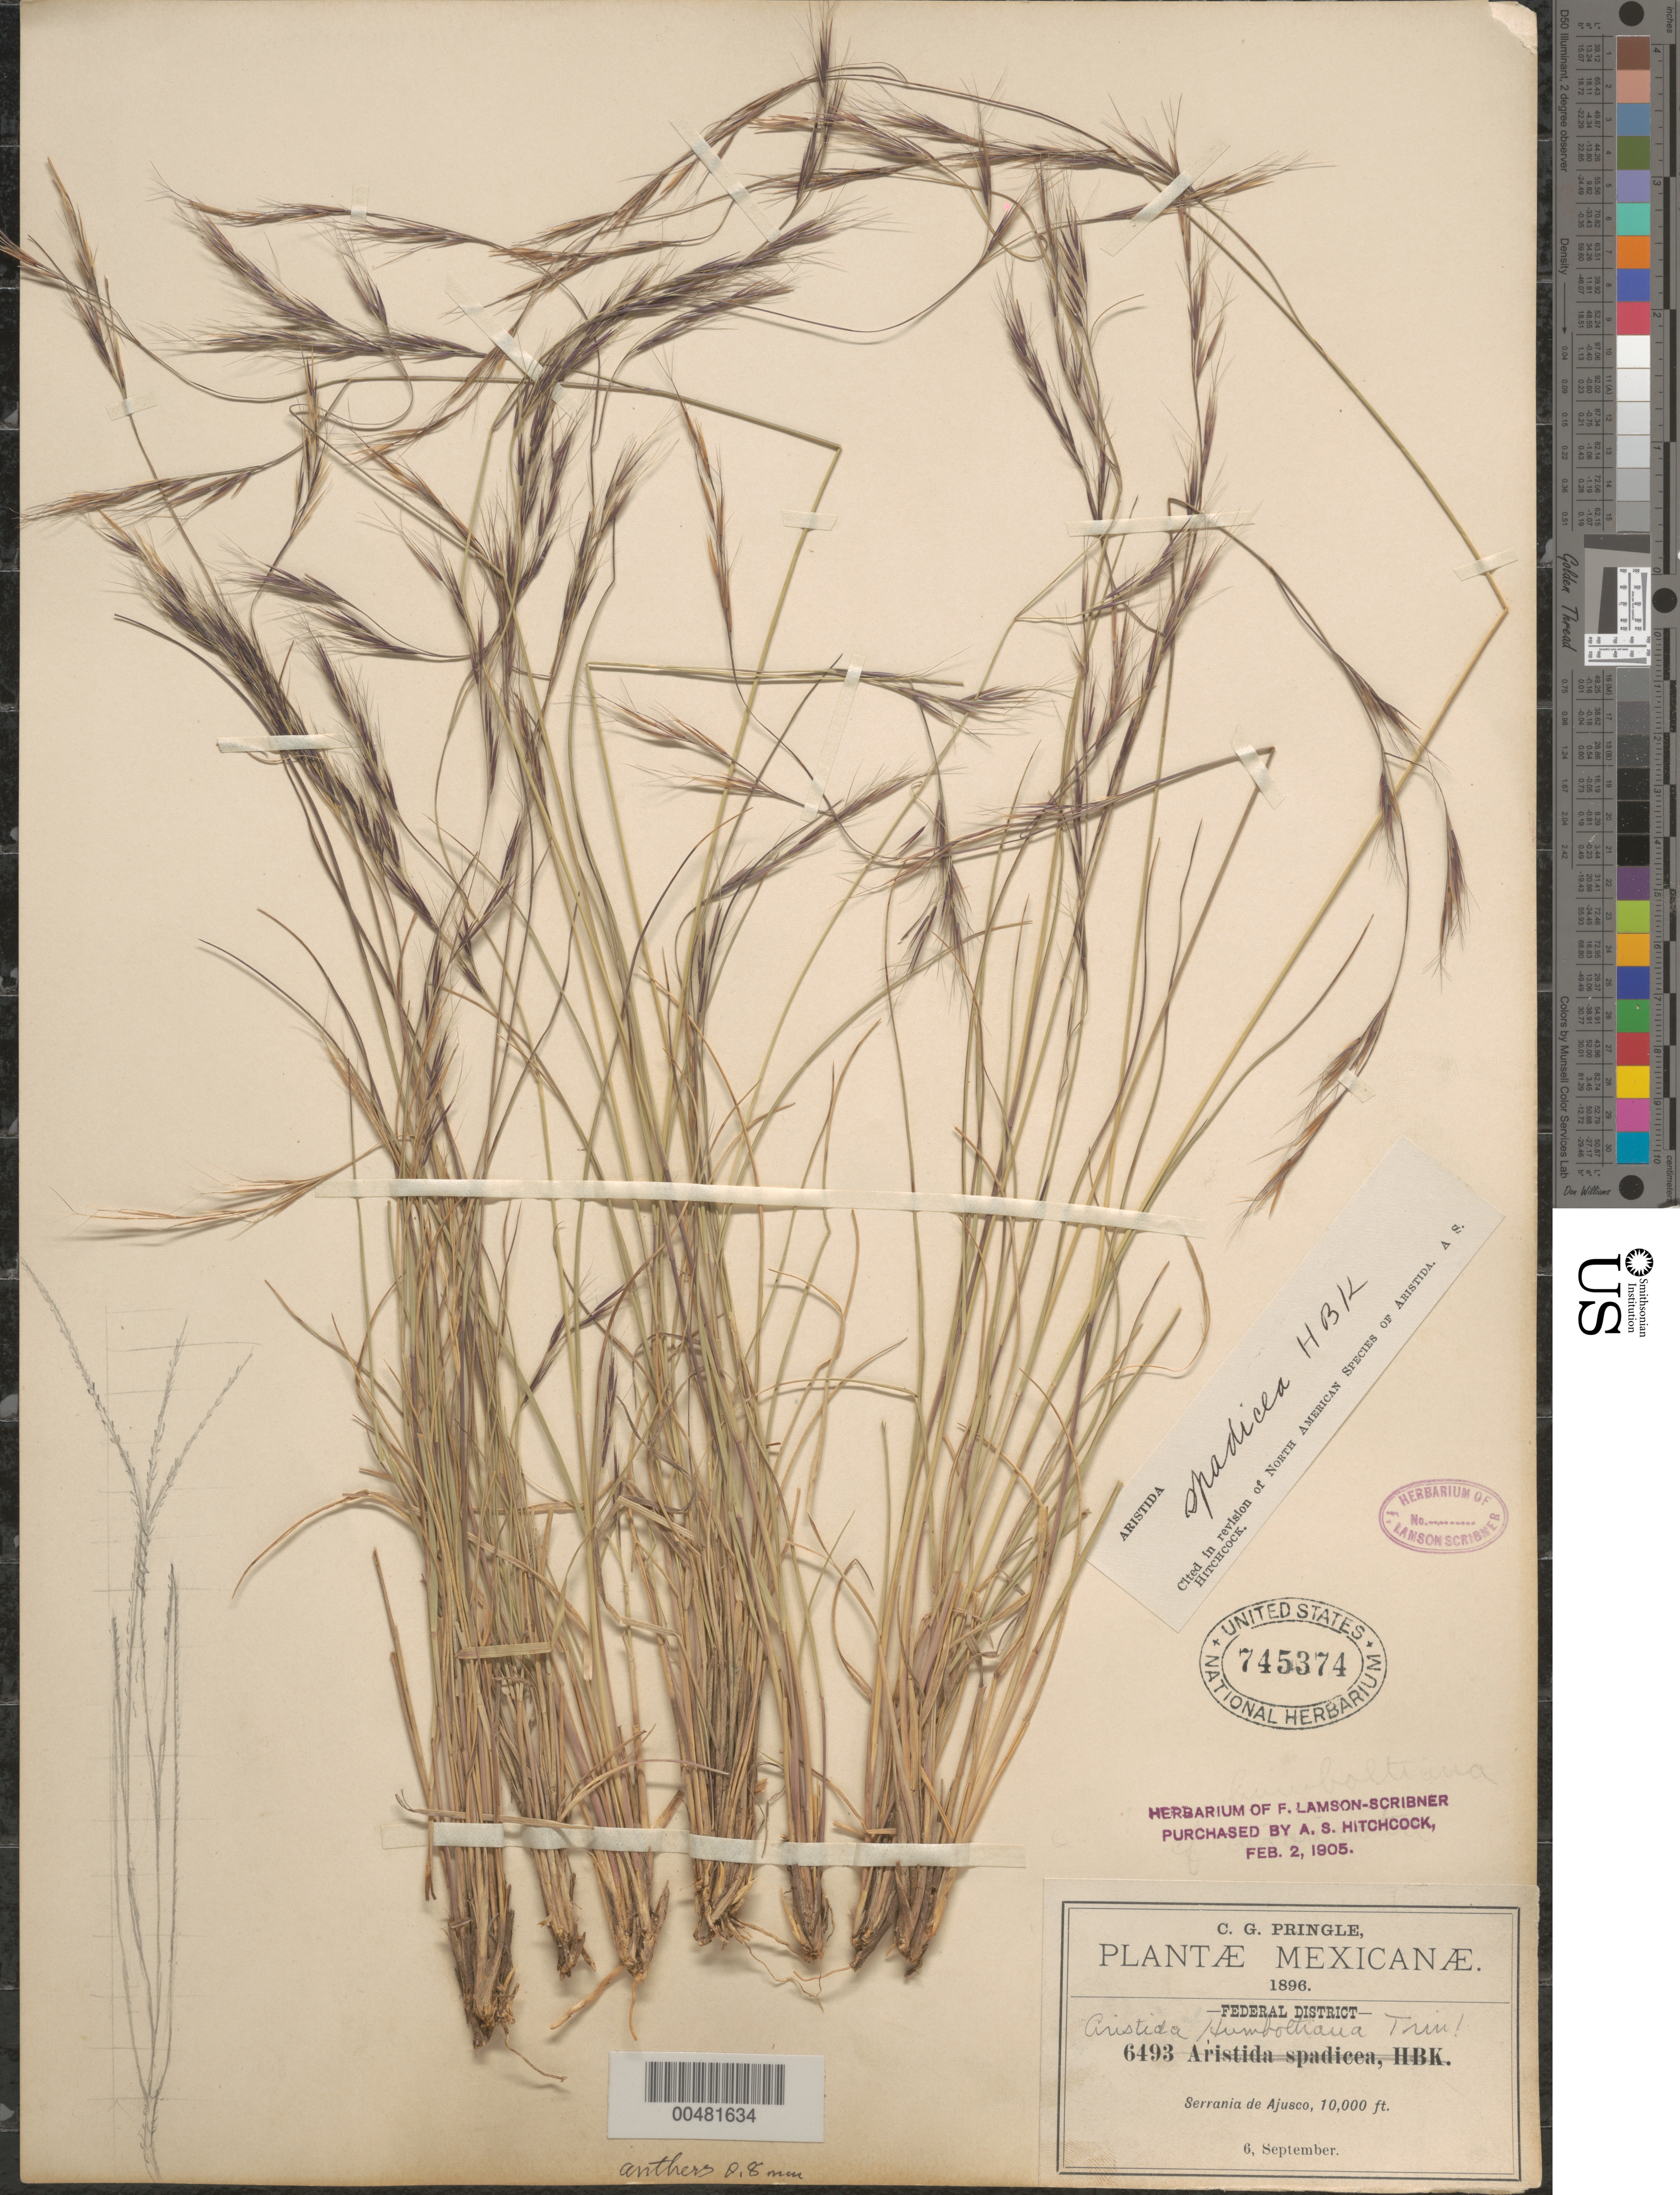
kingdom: Plantae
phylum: Tracheophyta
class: Liliopsida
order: Poales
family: Poaceae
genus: Aristida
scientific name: Aristida laxa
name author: Cav.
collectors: C. G. Pringle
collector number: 6493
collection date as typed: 6 Sep 1896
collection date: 1896-09-06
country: Mexico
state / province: Distrito Federal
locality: Serrania de Ajusco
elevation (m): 3048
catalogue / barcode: US 745374